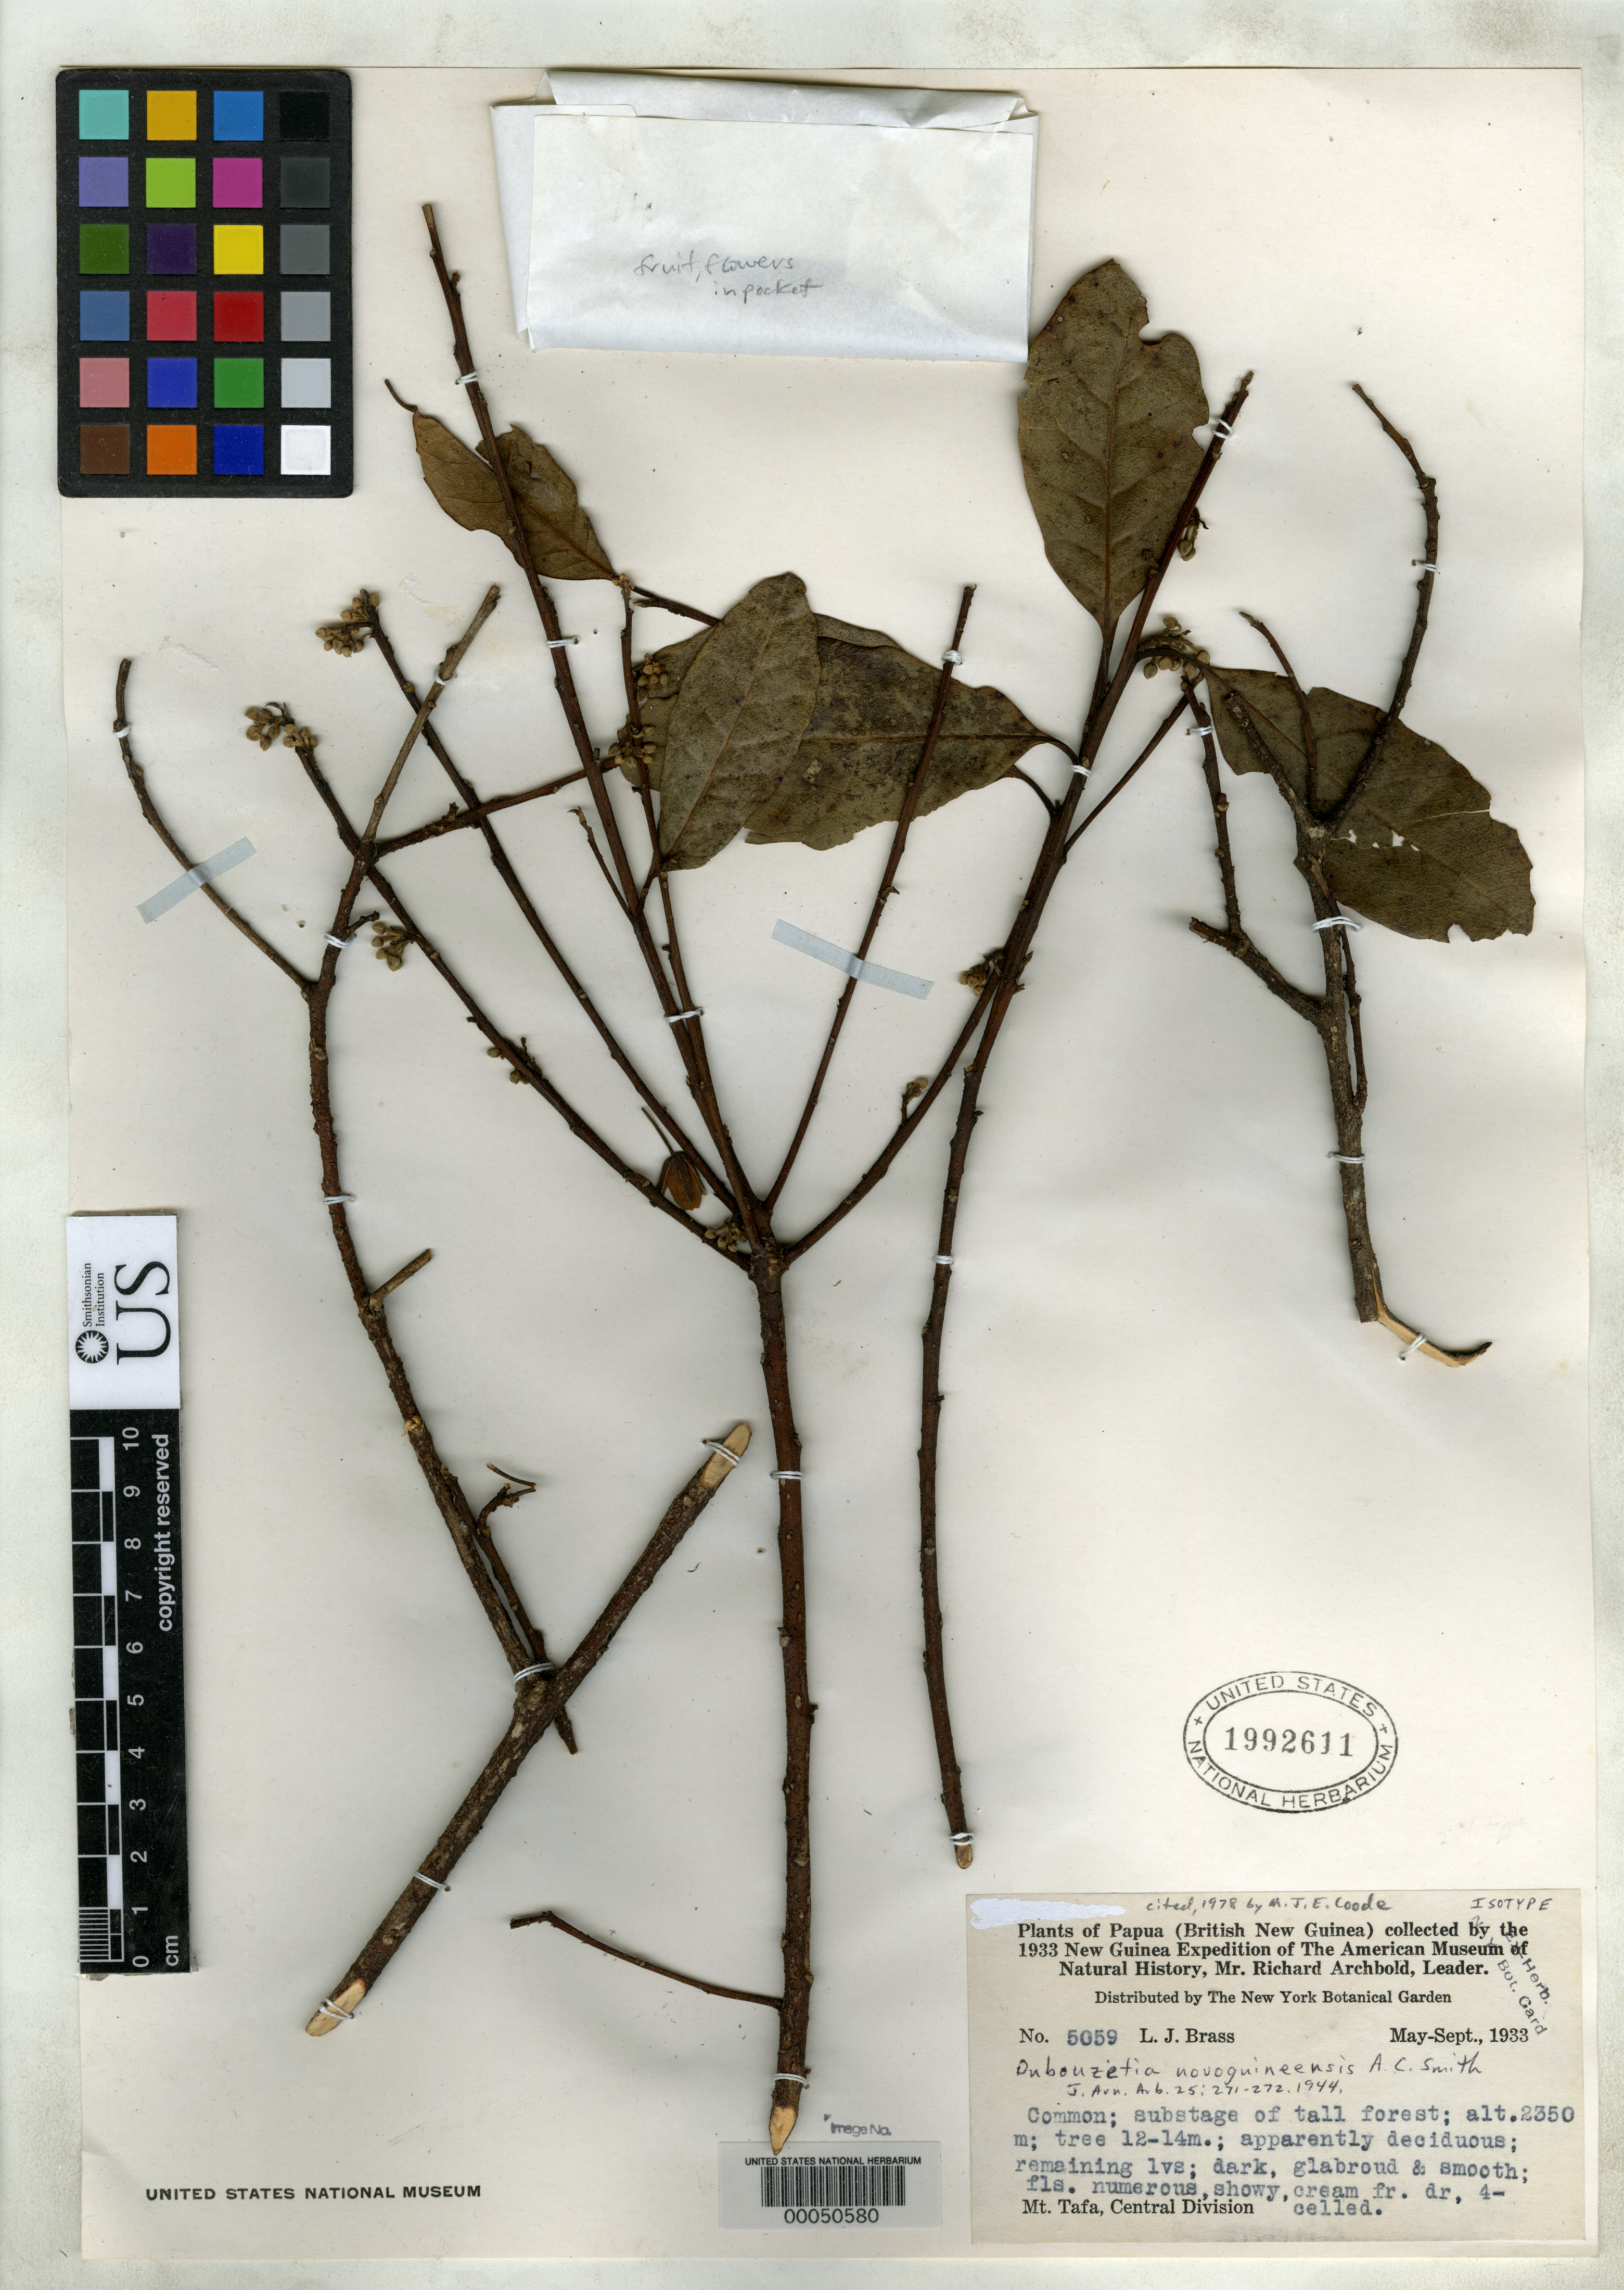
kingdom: Plantae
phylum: Tracheophyta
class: Magnoliopsida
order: Oxalidales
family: Elaeocarpaceae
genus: Dubouzetia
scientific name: Dubouzetia novoguineensis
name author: A.C. Sm.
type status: Isotype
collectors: L. J. Brass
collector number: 5059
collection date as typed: May 1933 to -- Sep 1933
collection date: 1933-05/1933-09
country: Papua New Guinea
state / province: Central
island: New Guinea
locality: Mount Tafa.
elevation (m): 2350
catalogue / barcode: US 1992611